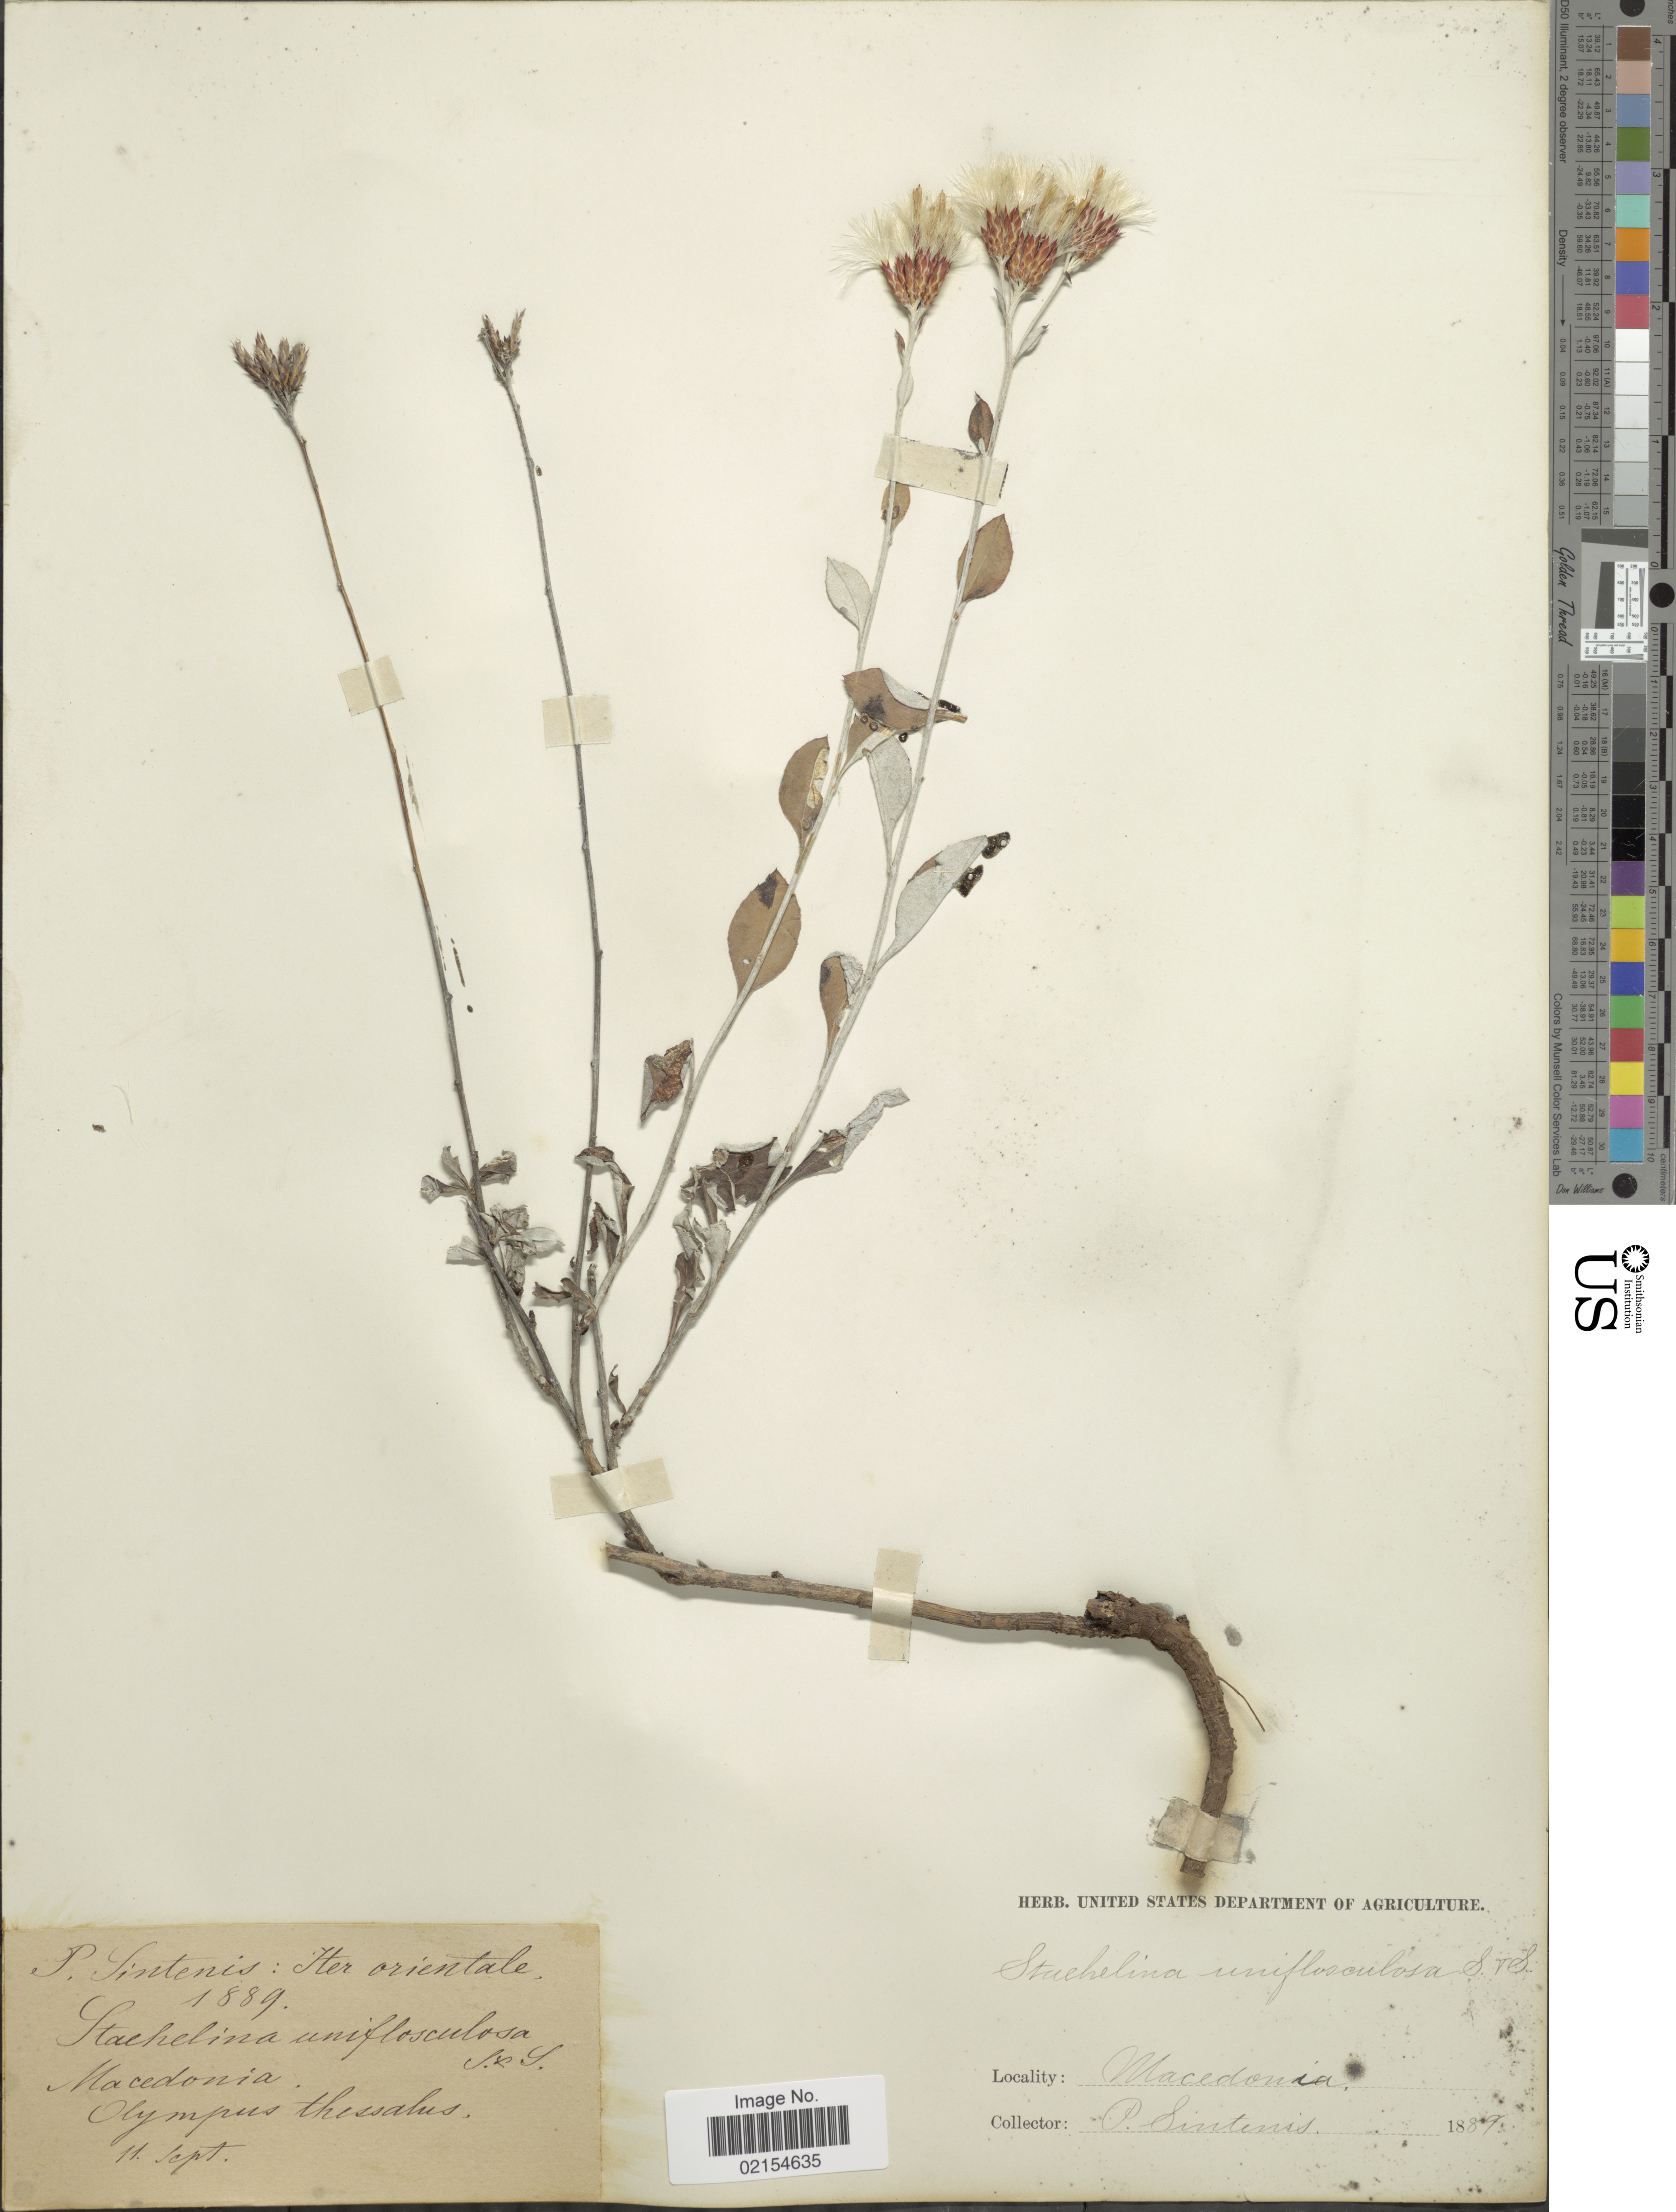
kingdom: Plantae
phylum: Tracheophyta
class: Magnoliopsida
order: Asterales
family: Asteraceae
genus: Staehelina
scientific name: Staehelina uniflosculosa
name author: Sibth. & Sm.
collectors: P. Sintenis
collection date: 1887-09-11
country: North Macedonia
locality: Macedonia, Olympus thessahis